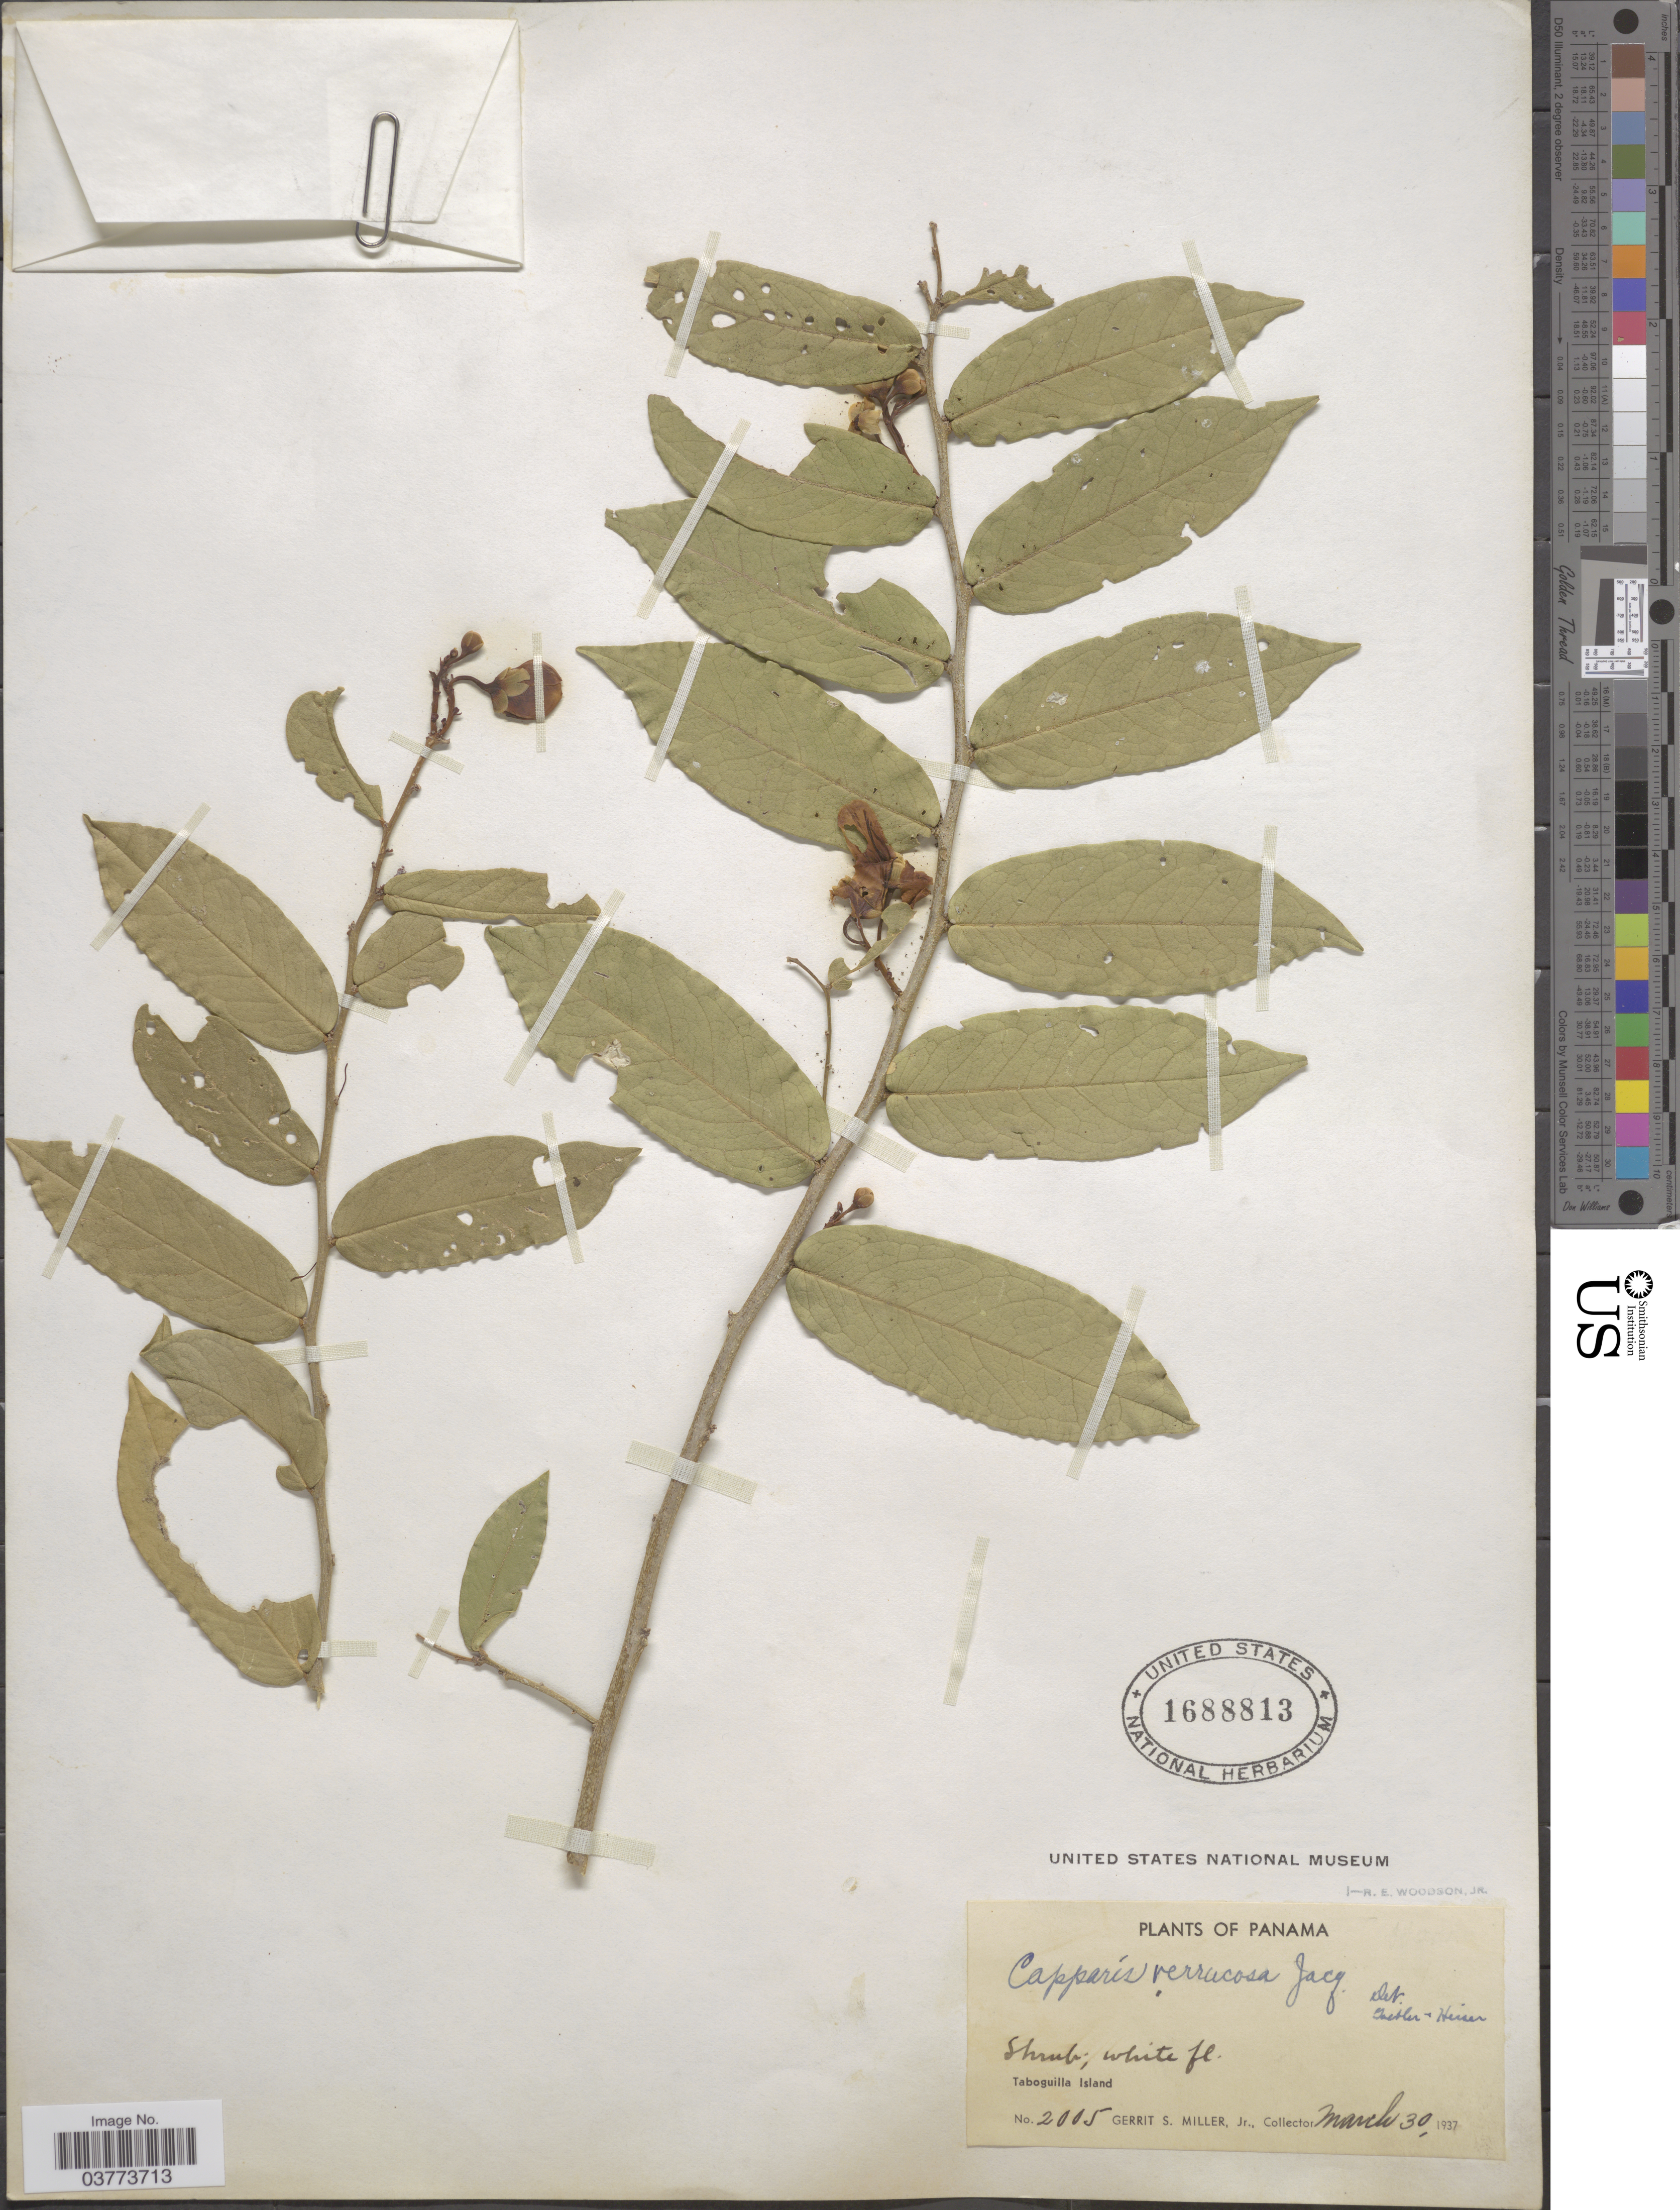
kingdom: Plantae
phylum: Tracheophyta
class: Magnoliopsida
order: Brassicales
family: Capparaceae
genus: Cynophalla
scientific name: Cynophalla verrucosa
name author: (Jacq.) J. Presl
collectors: G. S. Miller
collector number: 2005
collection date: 1937-03-30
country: Panama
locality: Taboguilla Island.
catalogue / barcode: US 1688813